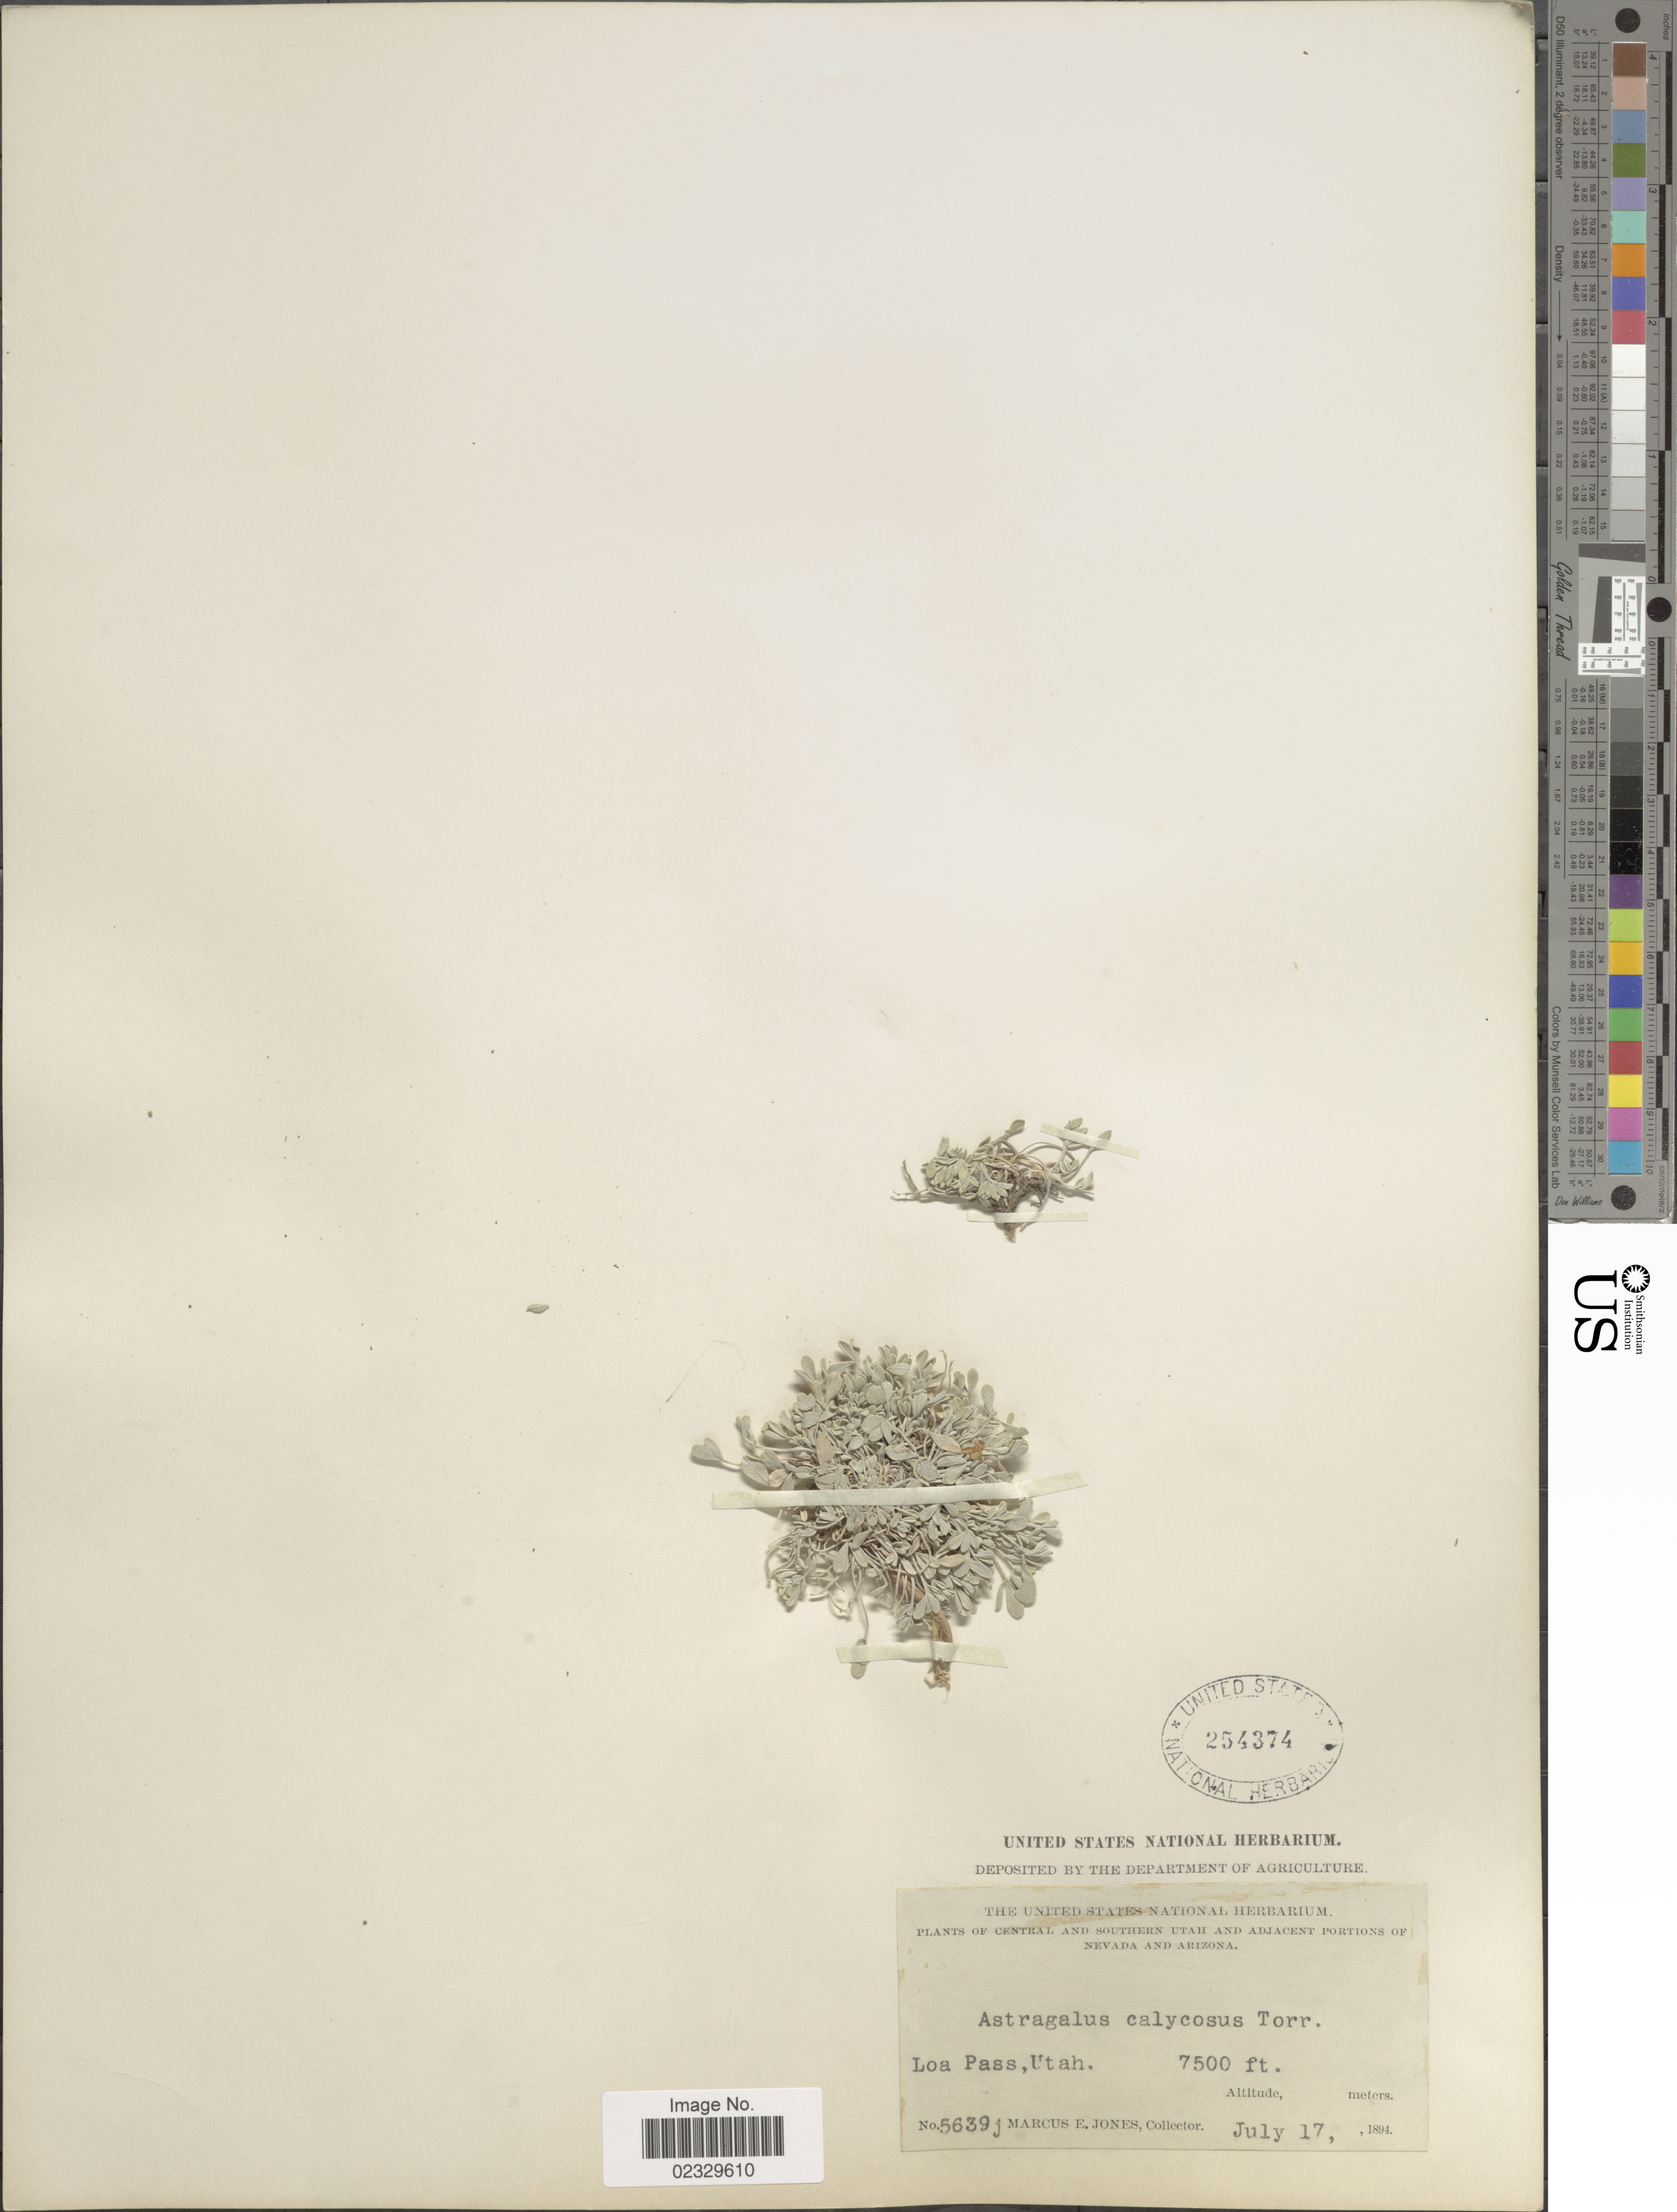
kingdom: Plantae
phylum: Tracheophyta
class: Magnoliopsida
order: Fabales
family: Fabaceae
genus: Astragalus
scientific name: Astragalus calycosus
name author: Torr. ex S. Watson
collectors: M. E. Jones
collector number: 5639j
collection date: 1894-07-17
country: United States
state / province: Utah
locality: Central and southern Utah. Loa Pass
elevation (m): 2286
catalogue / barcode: US 254374